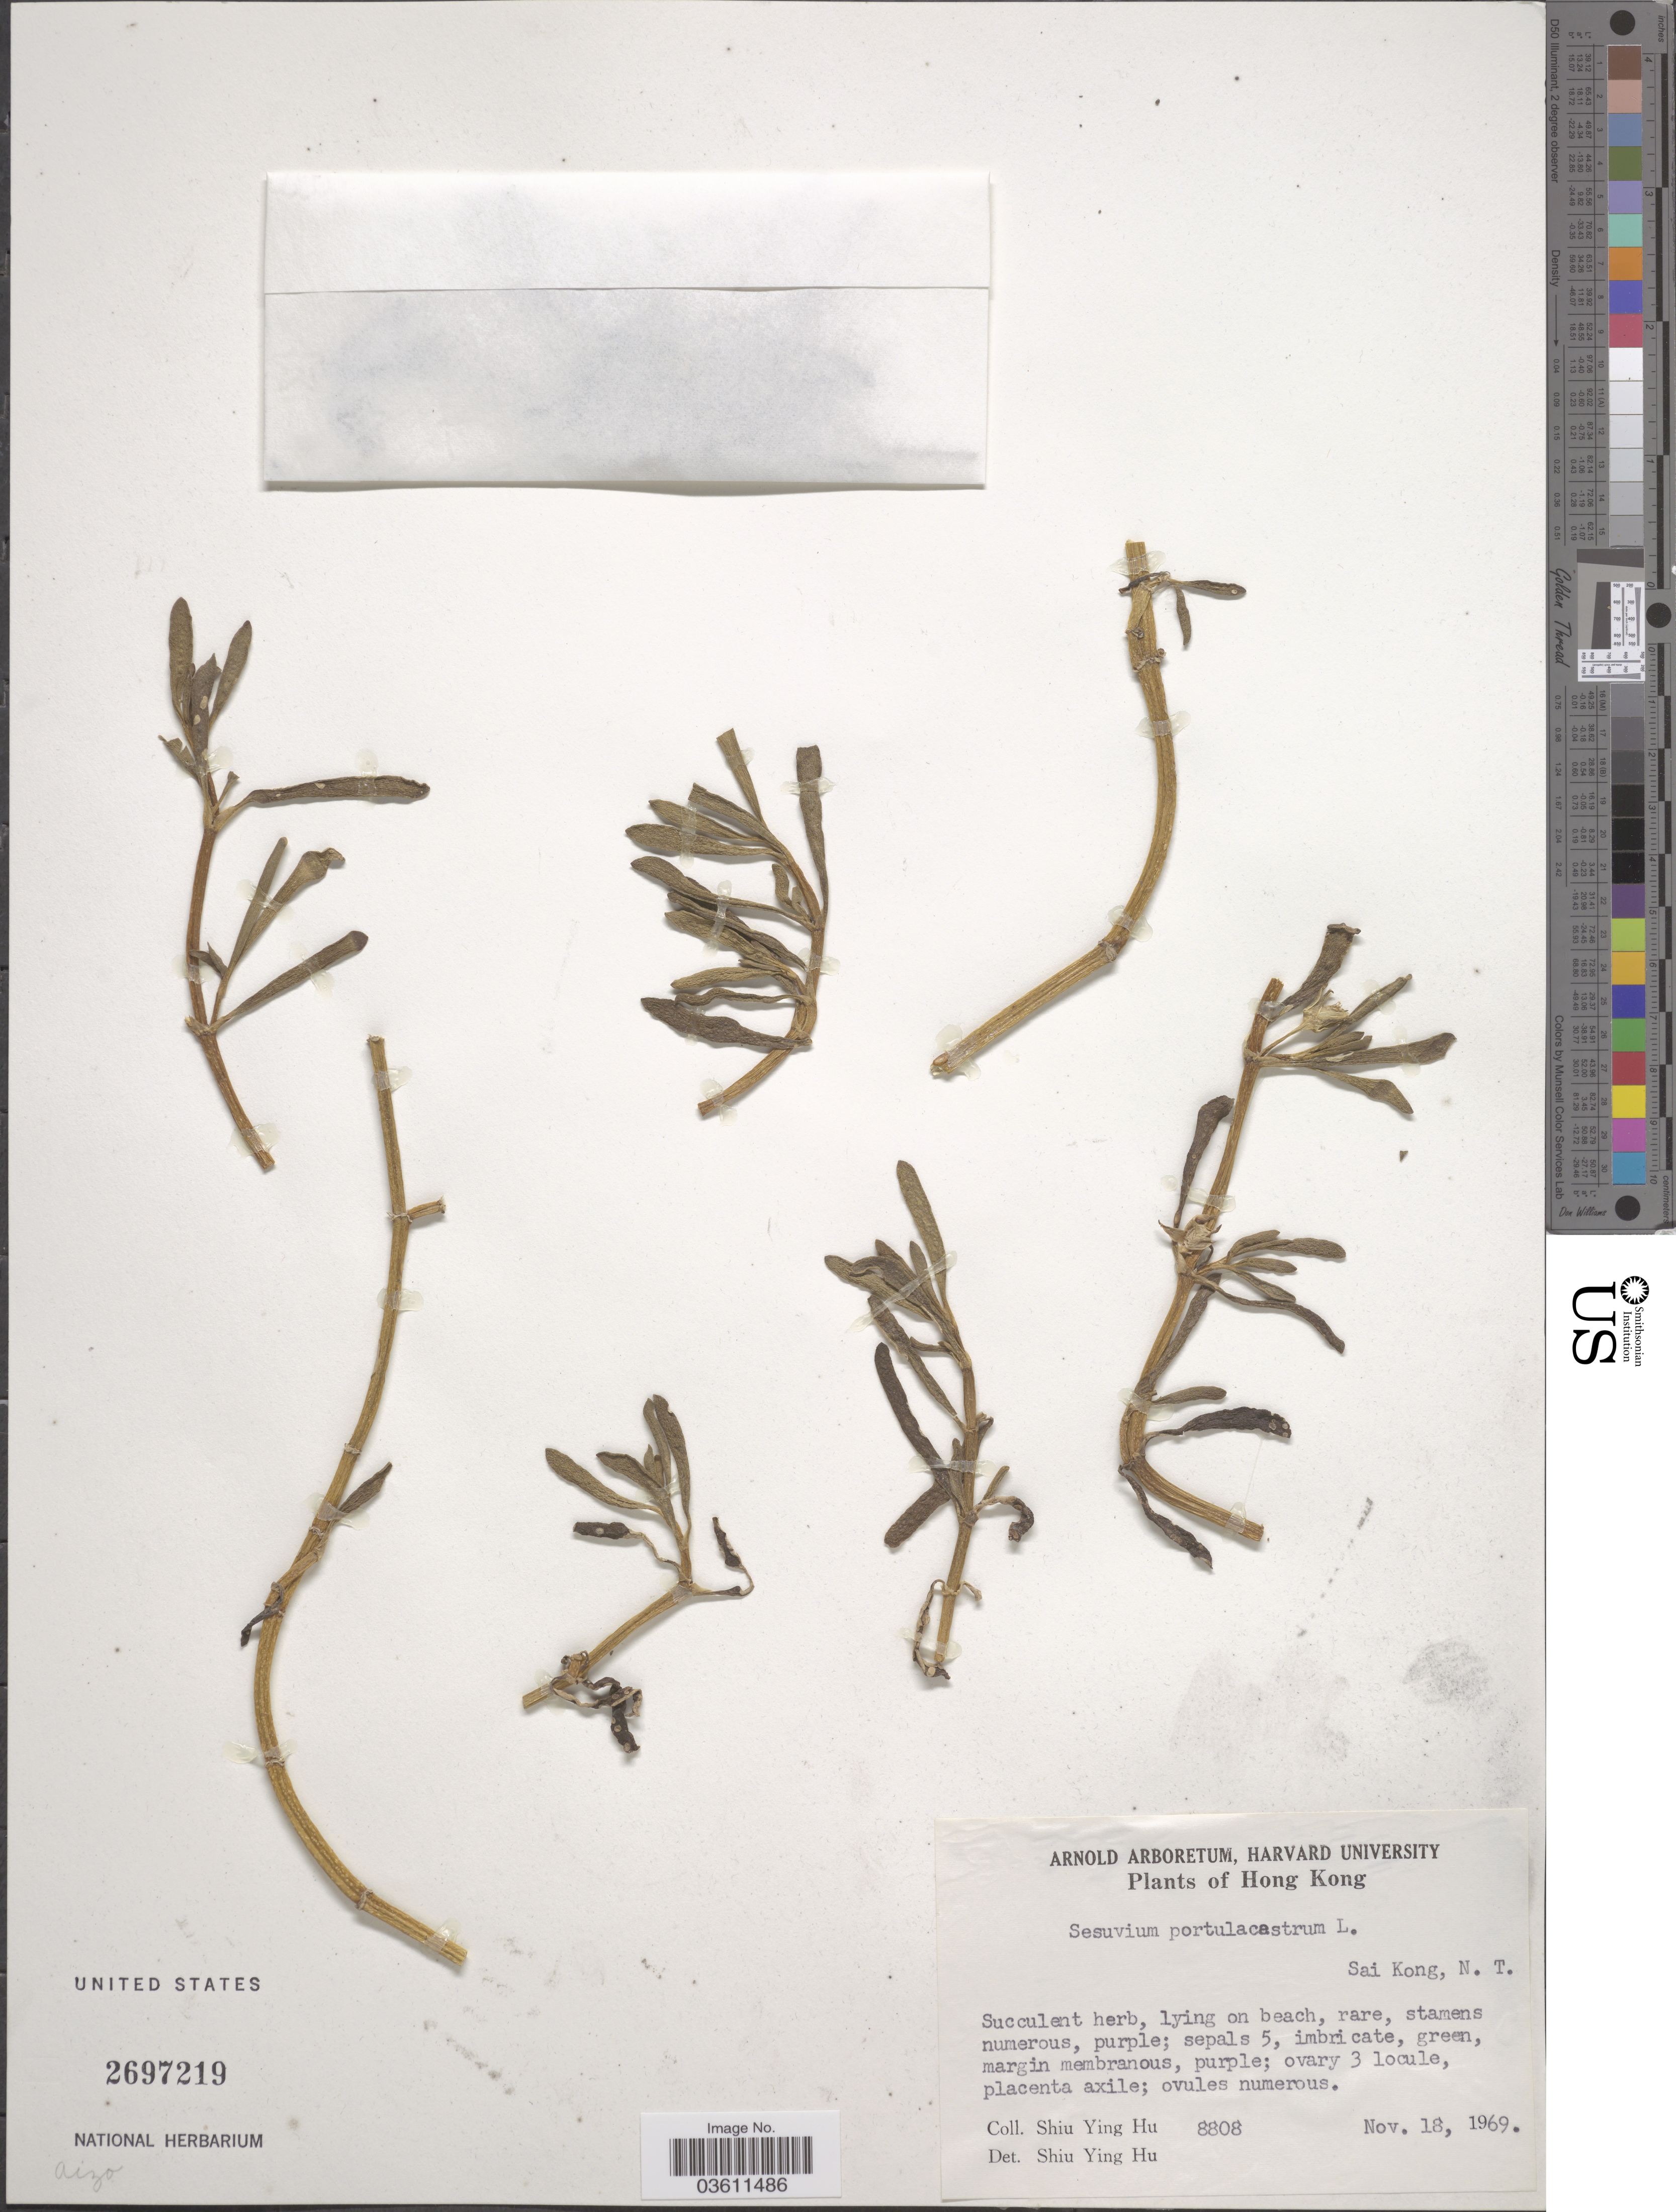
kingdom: Plantae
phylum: Tracheophyta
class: Magnoliopsida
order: Caryophyllales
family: Aizoaceae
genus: Sesuvium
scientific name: Sesuvium portulacastrum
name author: (L.) L.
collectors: S. Y. Hu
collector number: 8808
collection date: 1969-11-18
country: China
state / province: Hong Kong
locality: Sai Kong, N. T.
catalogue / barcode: US 2697219